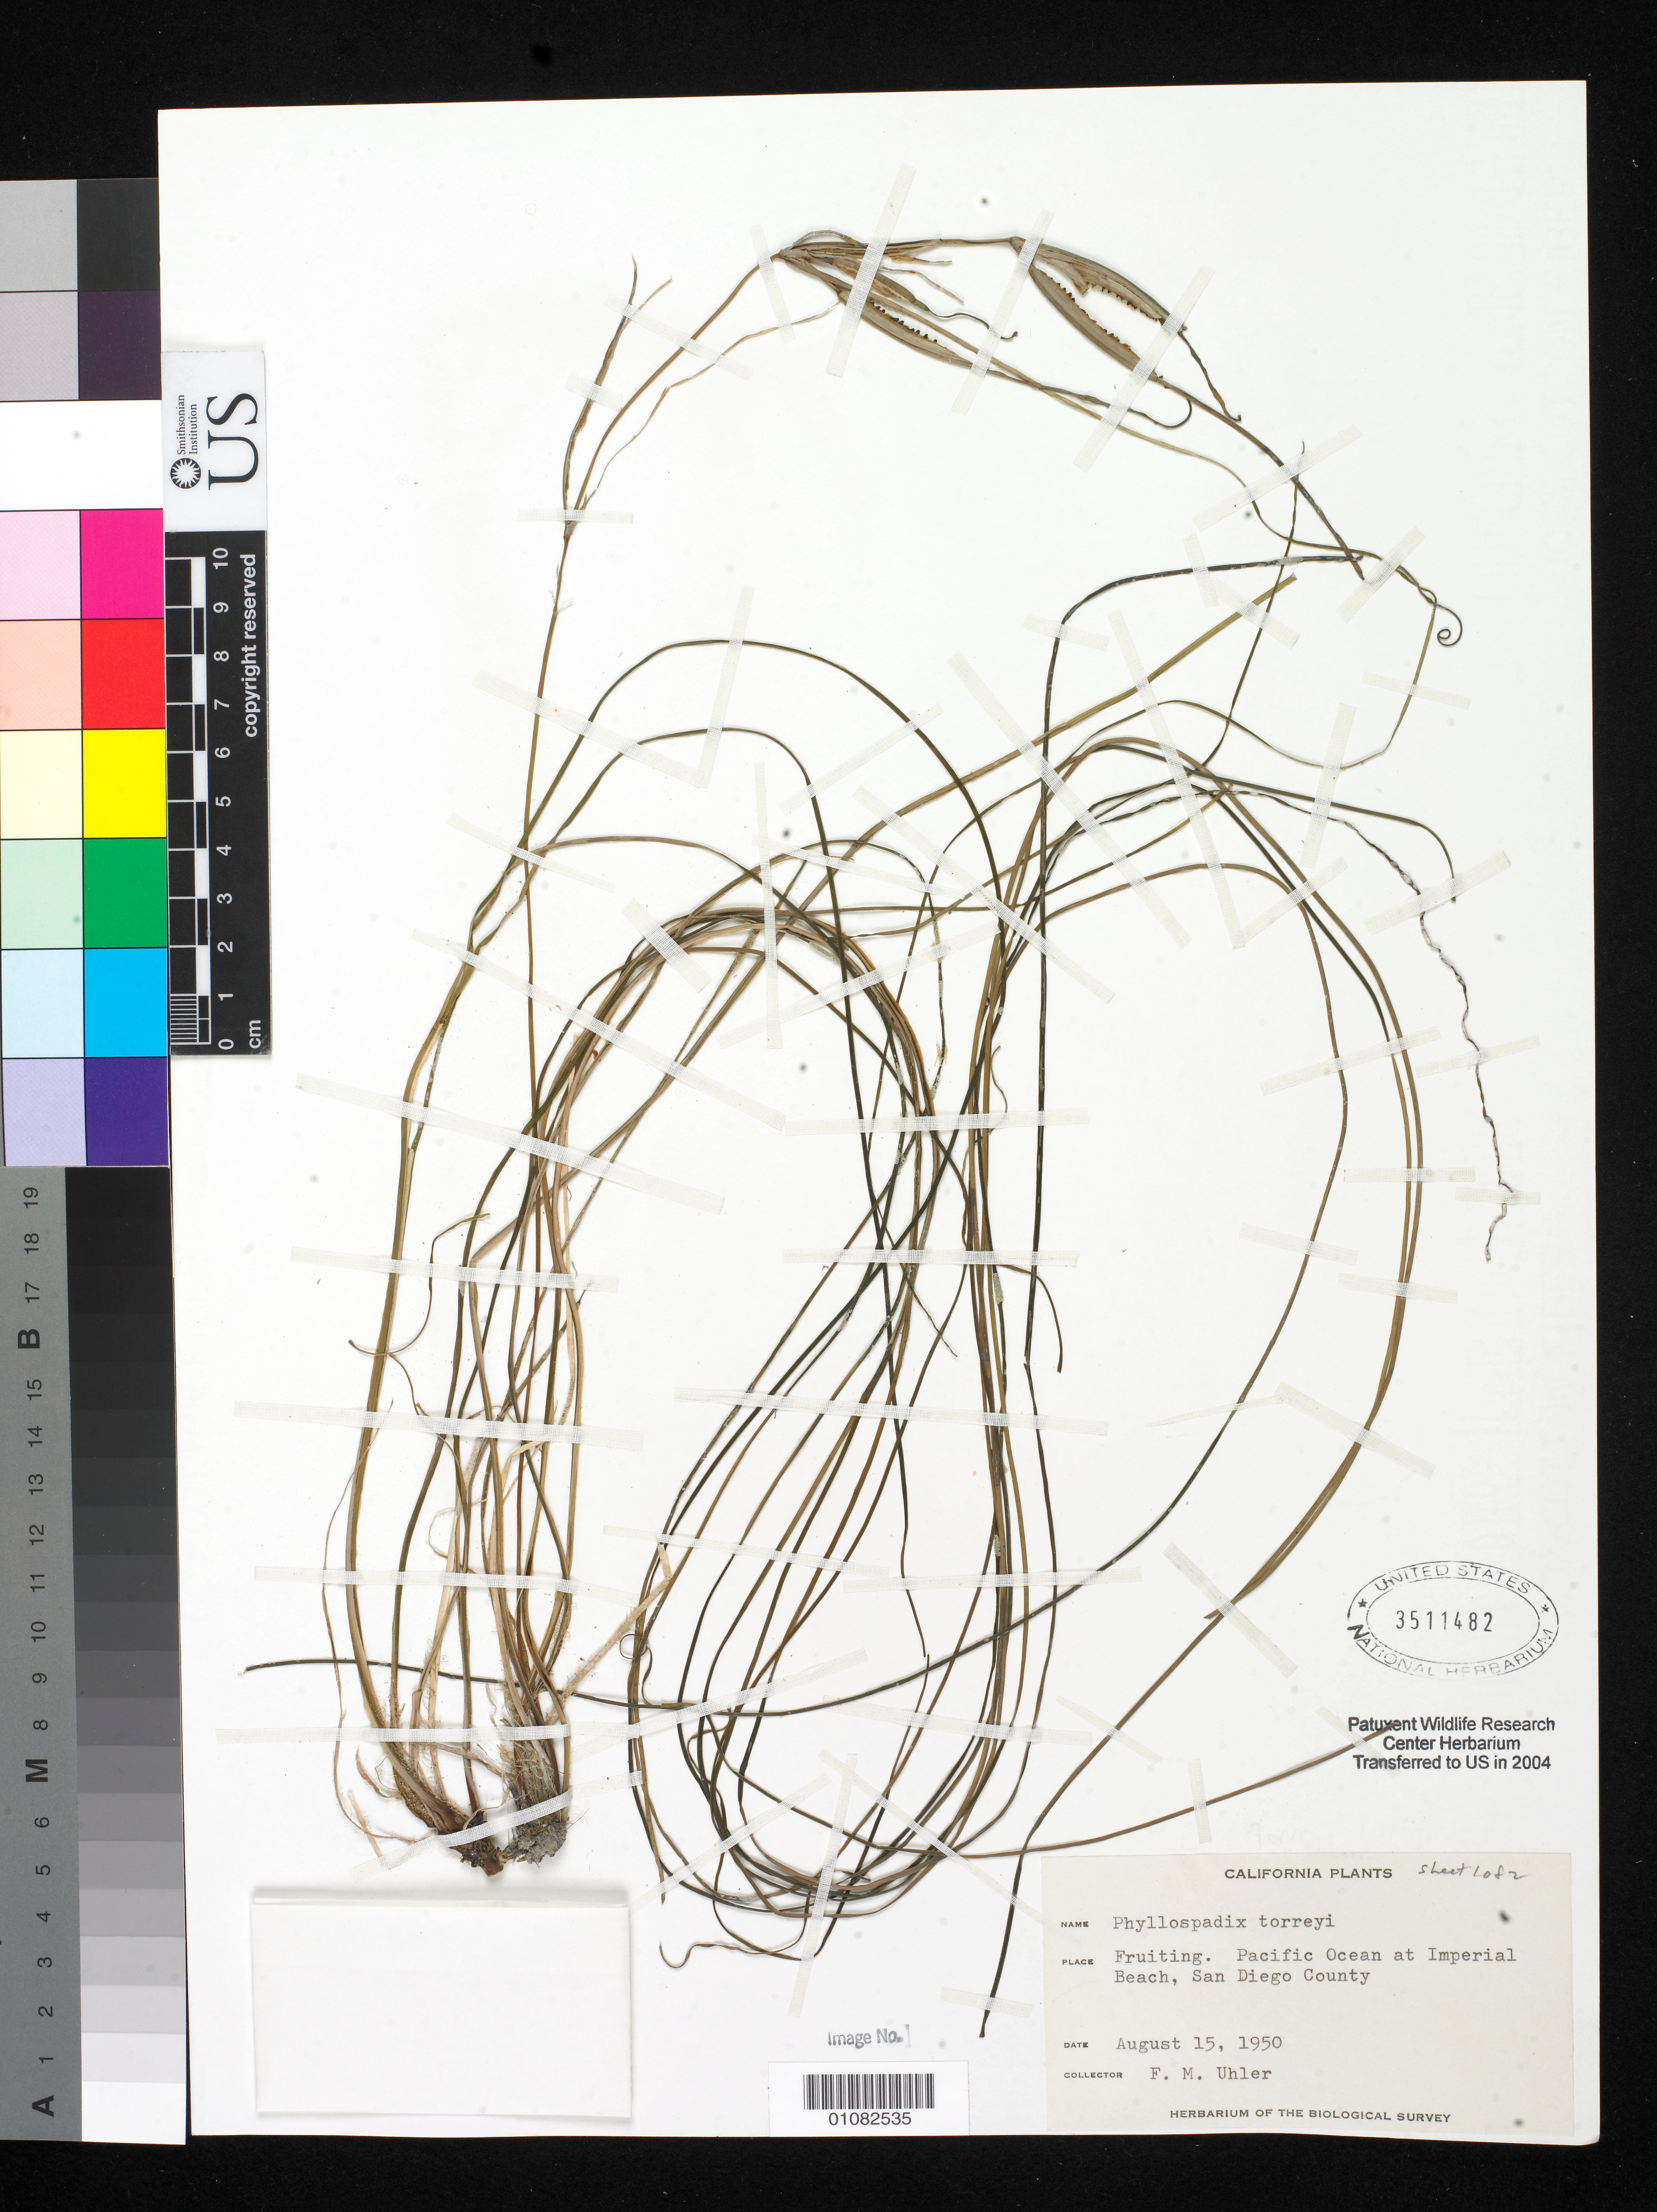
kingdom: Plantae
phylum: Tracheophyta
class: Liliopsida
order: Alismatales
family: Zosteraceae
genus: Phyllospadix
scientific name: Phyllospadix torreyi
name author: S. Watson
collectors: F. Uhler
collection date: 1950-08-15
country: United States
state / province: California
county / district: San Diego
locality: Imperial Beach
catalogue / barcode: US 3511482